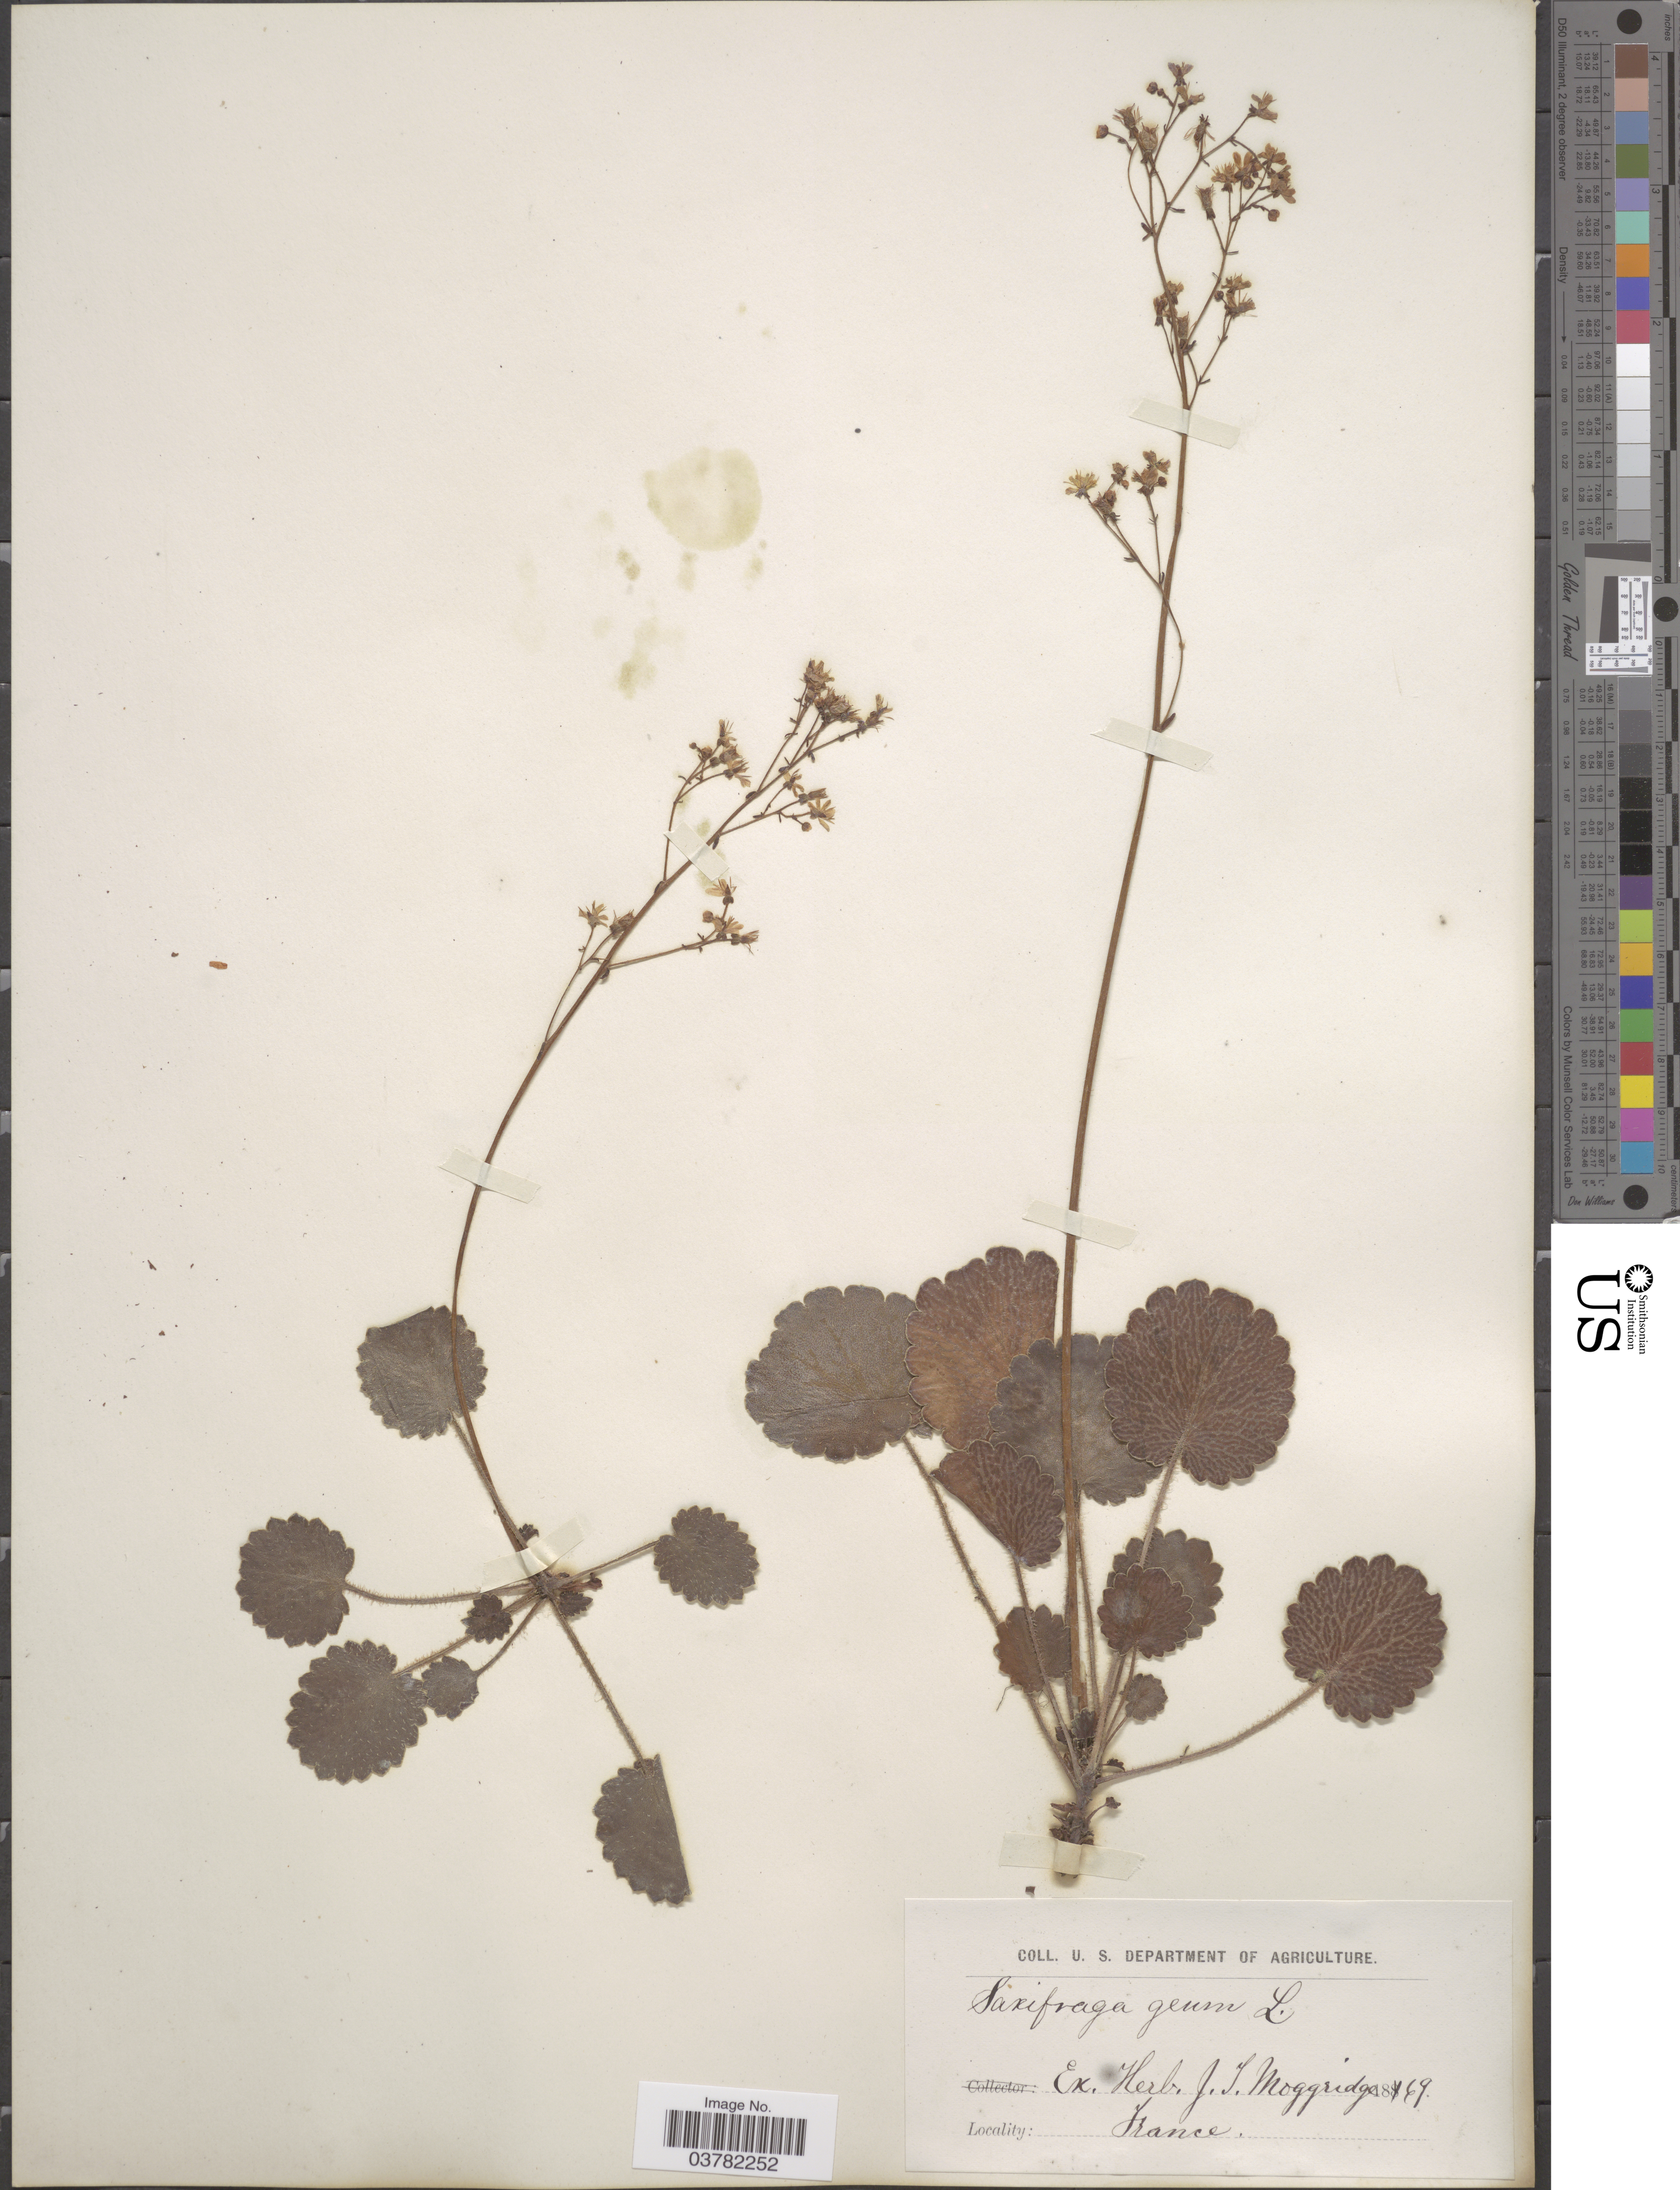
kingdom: Plantae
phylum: Tracheophyta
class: Magnoliopsida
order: Saxifragales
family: Saxifragaceae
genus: Saxifraga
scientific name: Saxifraga geum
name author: L.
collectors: ex herb. J.T. Moggridge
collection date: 1869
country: France